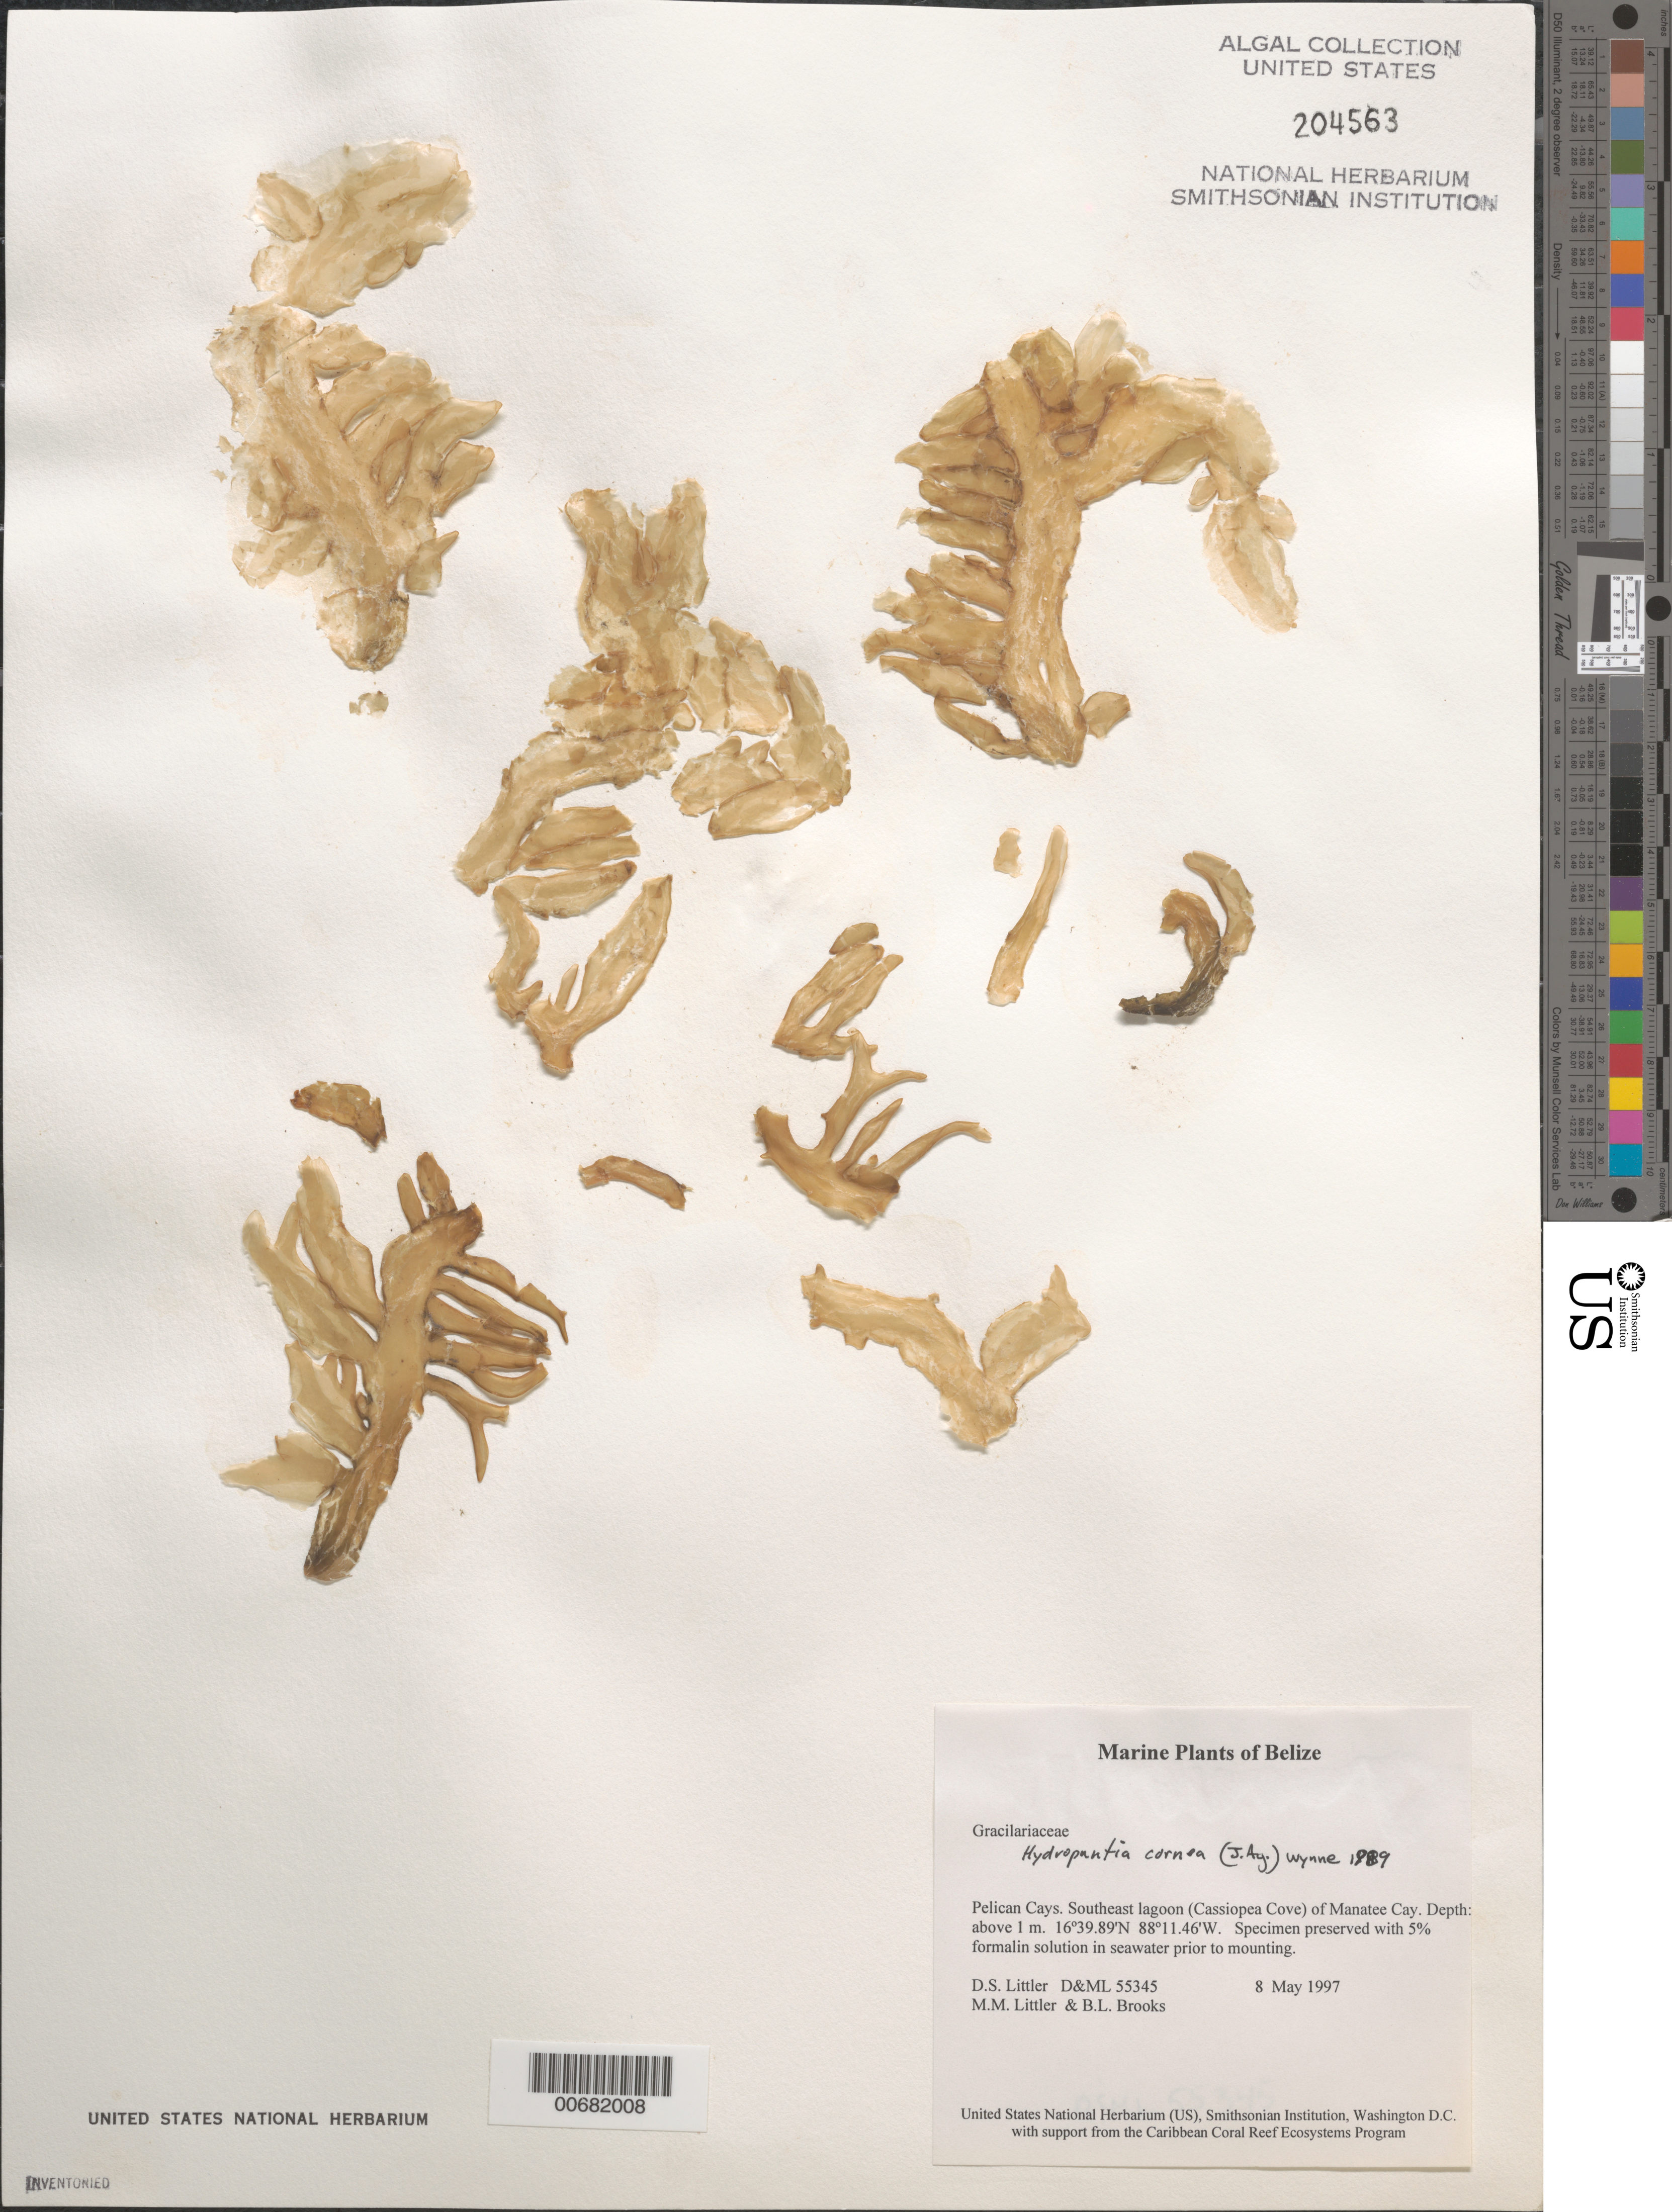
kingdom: Plantae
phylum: Rhodophyta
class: Florideophyceae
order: Gracilariales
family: Gracilariaceae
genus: Gracilaria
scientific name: Gracilaria cornea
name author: J. Agardh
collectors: D. S. Littler, M. M. Littler & B. Brooks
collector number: D&ML 55345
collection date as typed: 08 May 1997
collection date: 1997-05-08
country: Belize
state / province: Stann Creek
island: Manatee Cay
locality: Cassiopea Cove (southeastern lagoon)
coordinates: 16 39.89' N, 88 11.46' W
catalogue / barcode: US 204563